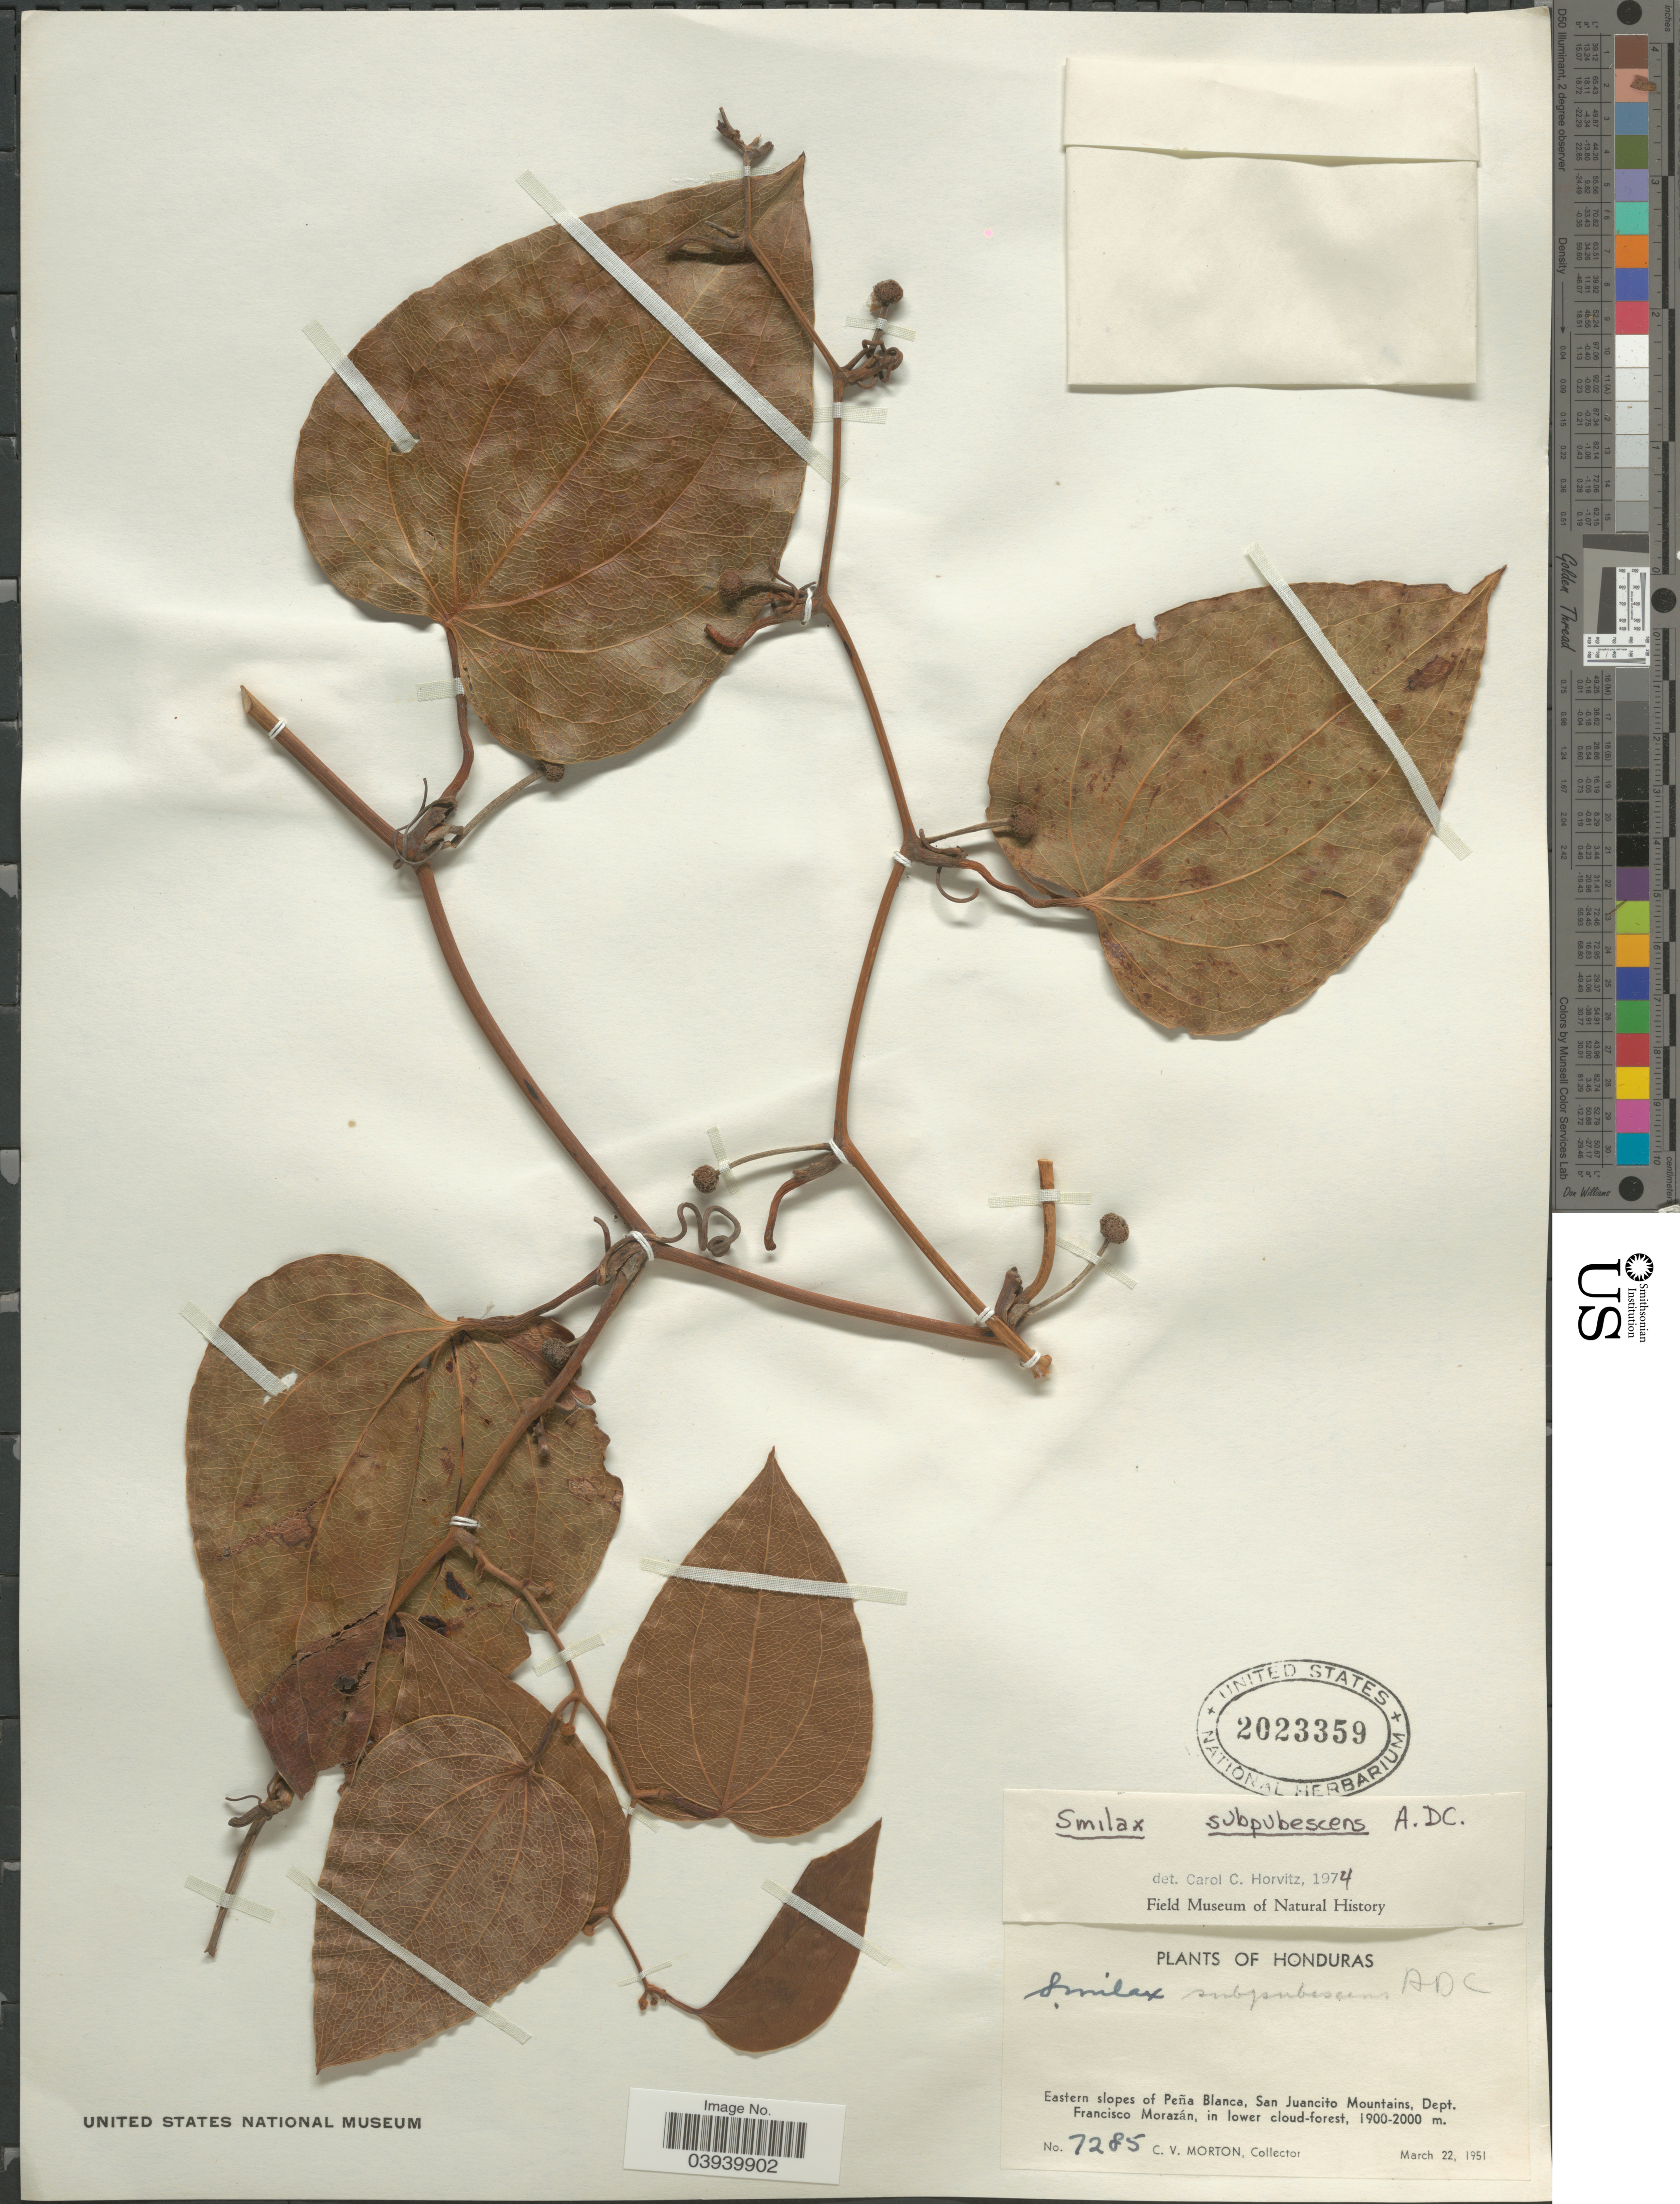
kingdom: Plantae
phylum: Tracheophyta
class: Liliopsida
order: Liliales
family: Smilacaceae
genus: Smilax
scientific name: Smilax subpubescens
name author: A. DC.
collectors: C. V. Morton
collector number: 7285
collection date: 1951-03-22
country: Honduras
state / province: Fco. Morazán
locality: Eastern slopes of Peña Blanca, San Juancito Mountains, Dept. Francisco Morazán.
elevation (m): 1900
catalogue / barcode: US 2023359